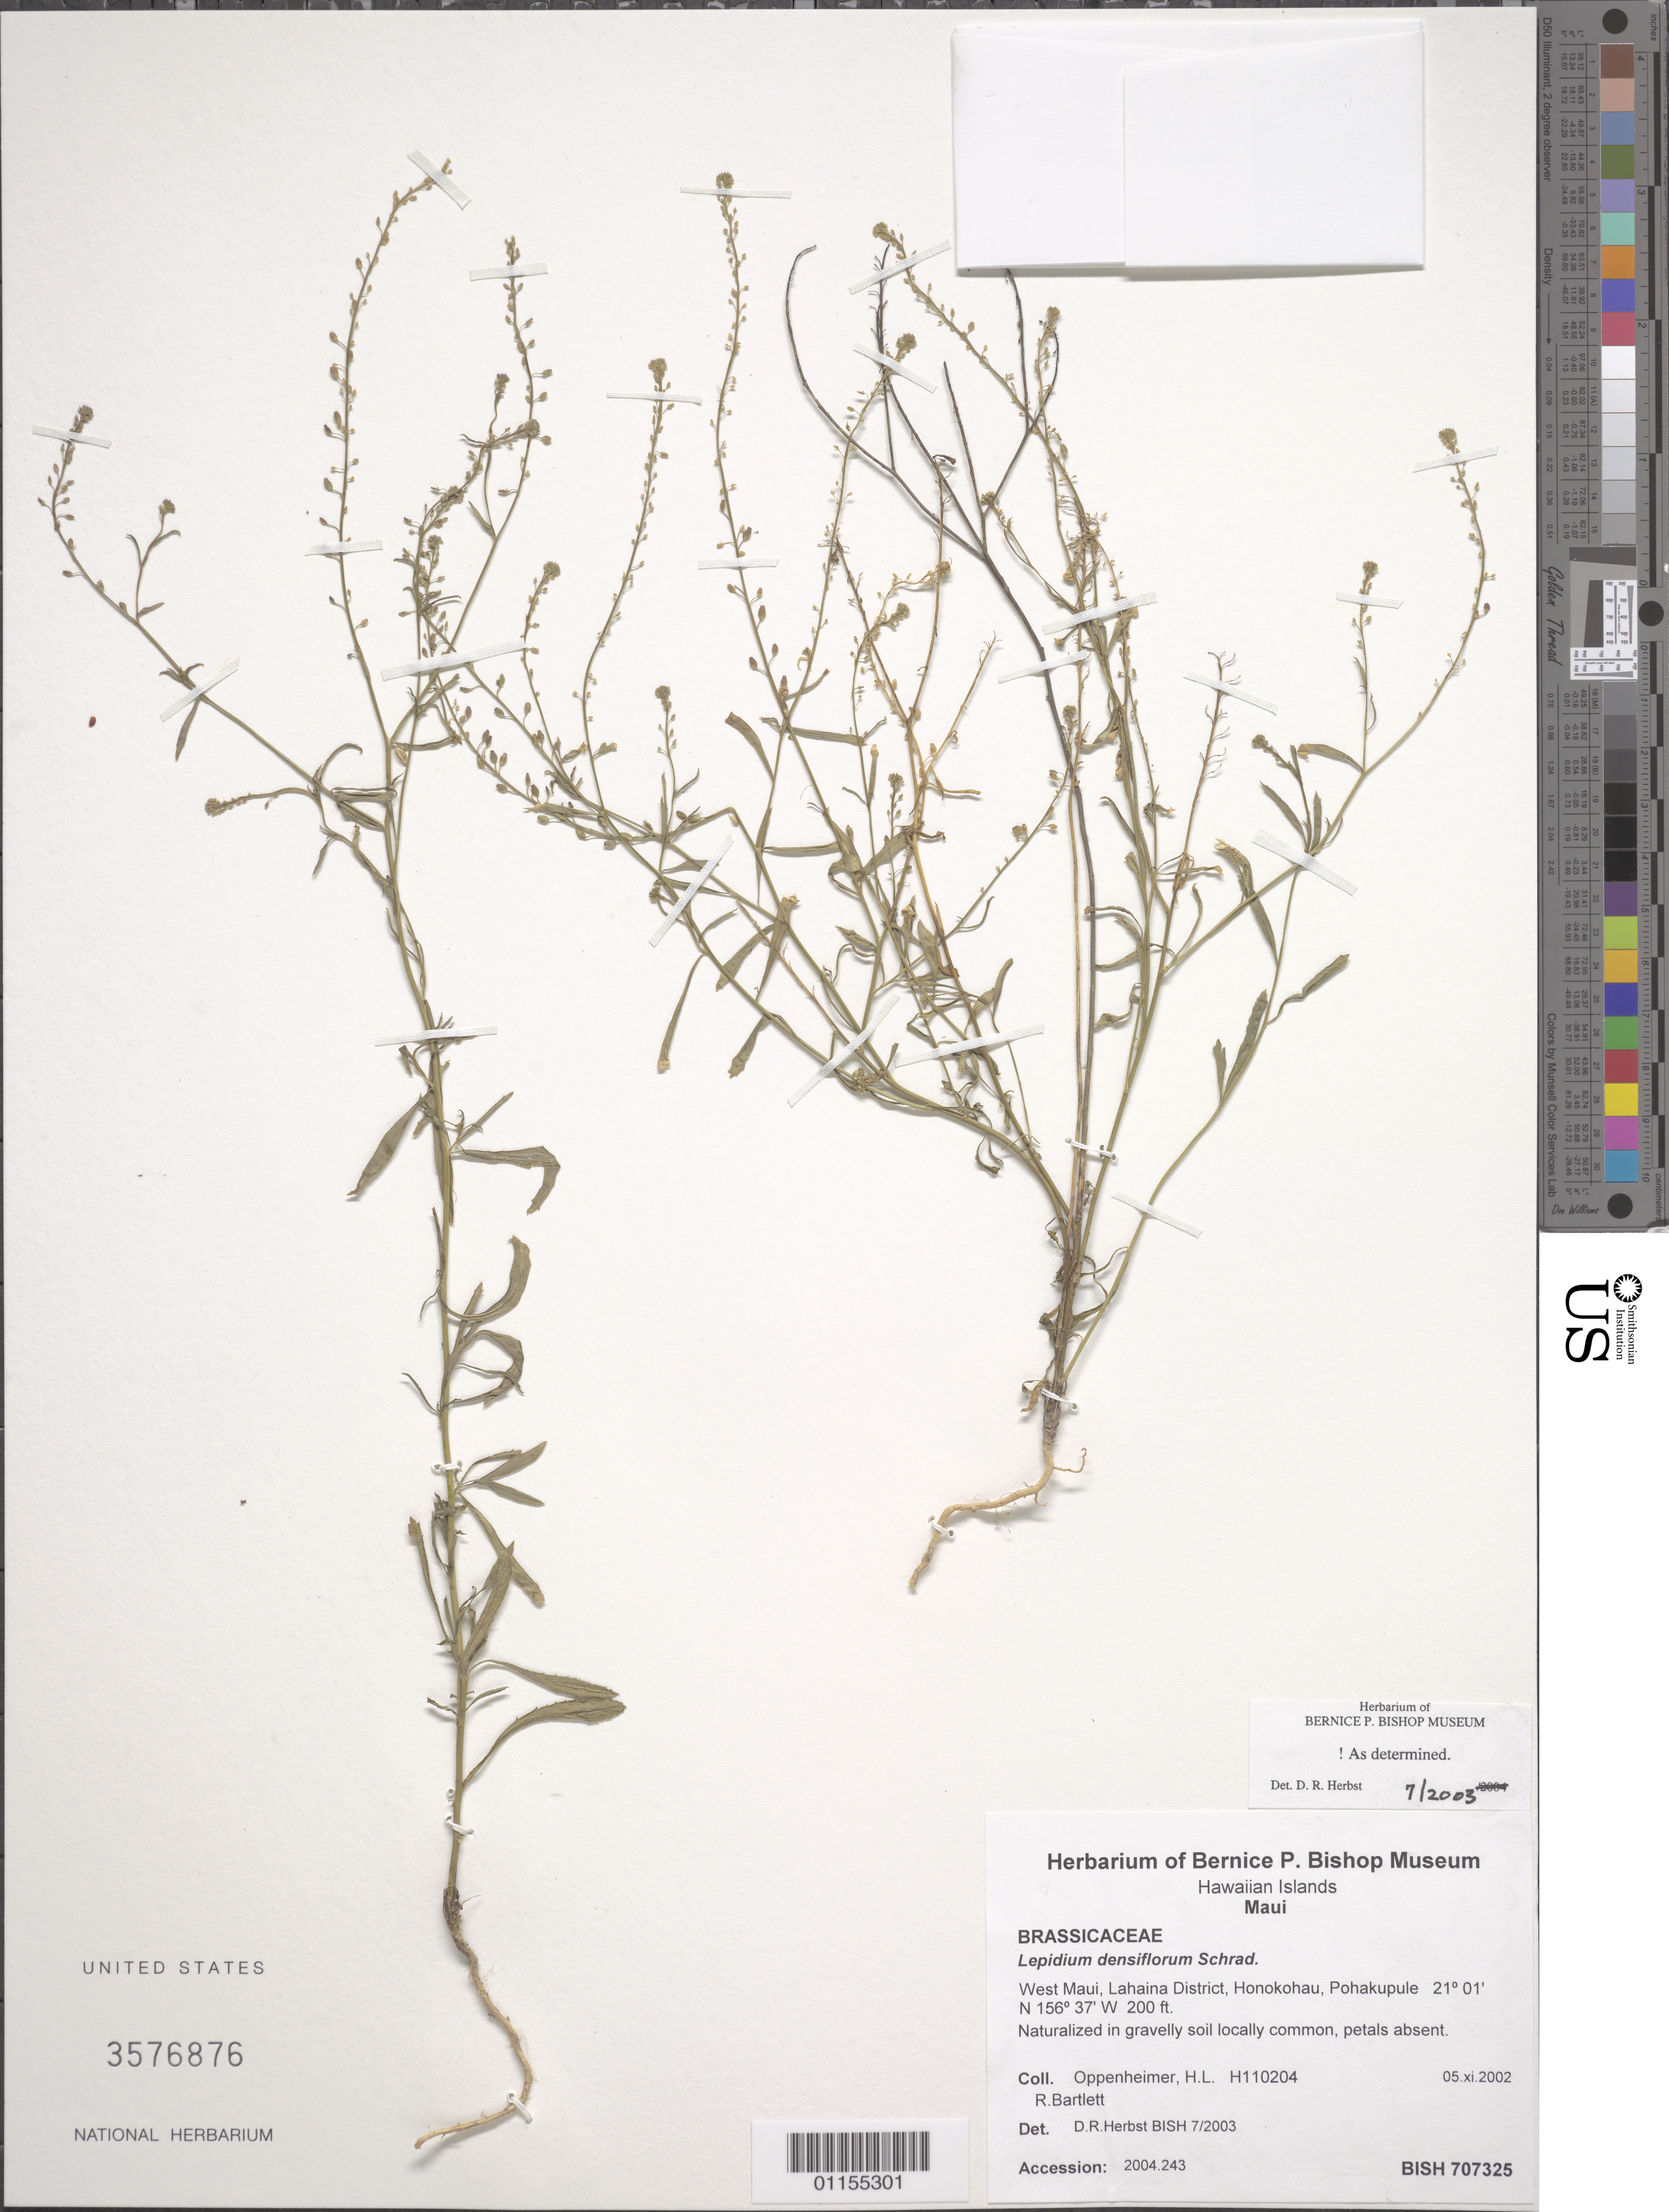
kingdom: Plantae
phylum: Tracheophyta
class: Magnoliopsida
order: Brassicales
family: Brassicaceae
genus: Lepidium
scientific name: Lepidium africanum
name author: (Burm. f.) DC.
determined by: Al-Shehbaz, I. A., (MO), Missouri Botanical Garden (UNITED STATES)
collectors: H. L. Oppenheimer & R. Bartlett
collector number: H110204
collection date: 2002-11-05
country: United States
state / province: Hawaii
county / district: Maui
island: Maui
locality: West Maiu, Lahaina District, Honokohau, Pohakupule.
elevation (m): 61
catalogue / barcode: US 3576876